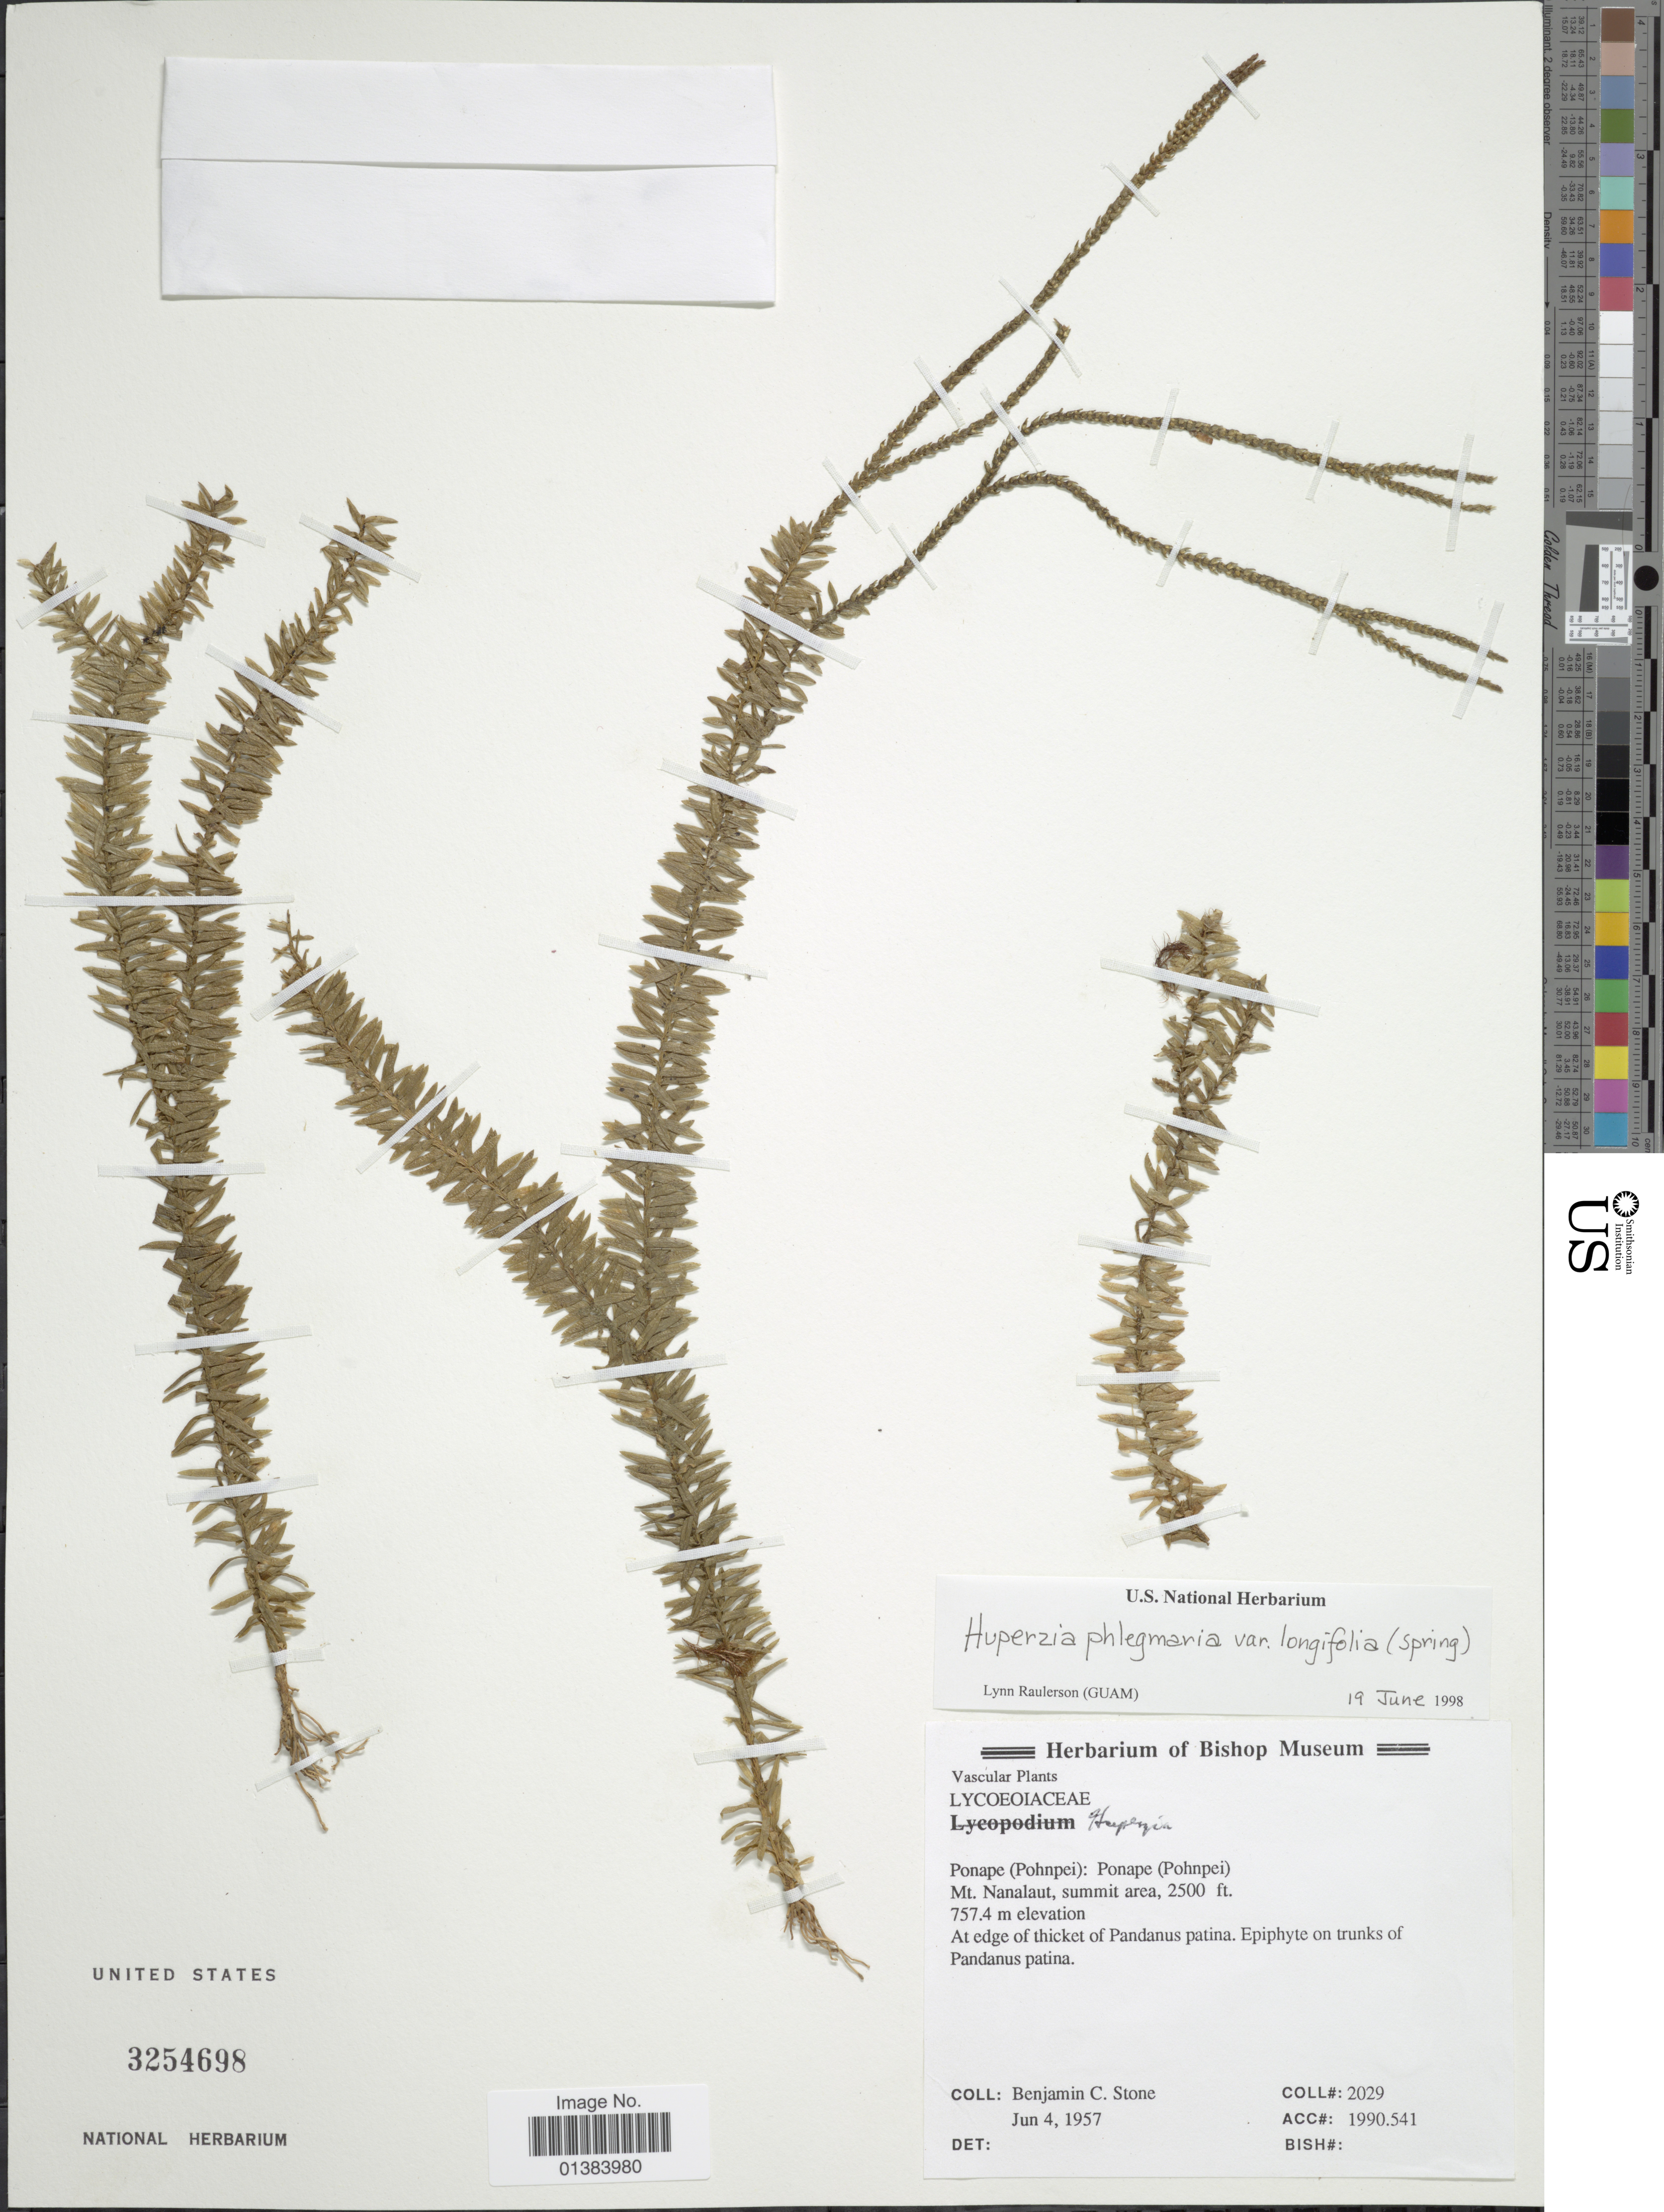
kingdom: Plantae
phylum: Tracheophyta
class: Lycopodiopsida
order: Lycopodiales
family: Lycopodiaceae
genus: Phlegmariurus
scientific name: Phlegmariurus oceanianus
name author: (Herter) A. R. Field & Bostock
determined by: Field, A. R.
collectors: B. C. Stone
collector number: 2029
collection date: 1957-06-04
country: Micronesia, Federated States of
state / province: Pohnpei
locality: Ponape, Mt. Nanalaut, summit area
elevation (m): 762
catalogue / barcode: US 3254698